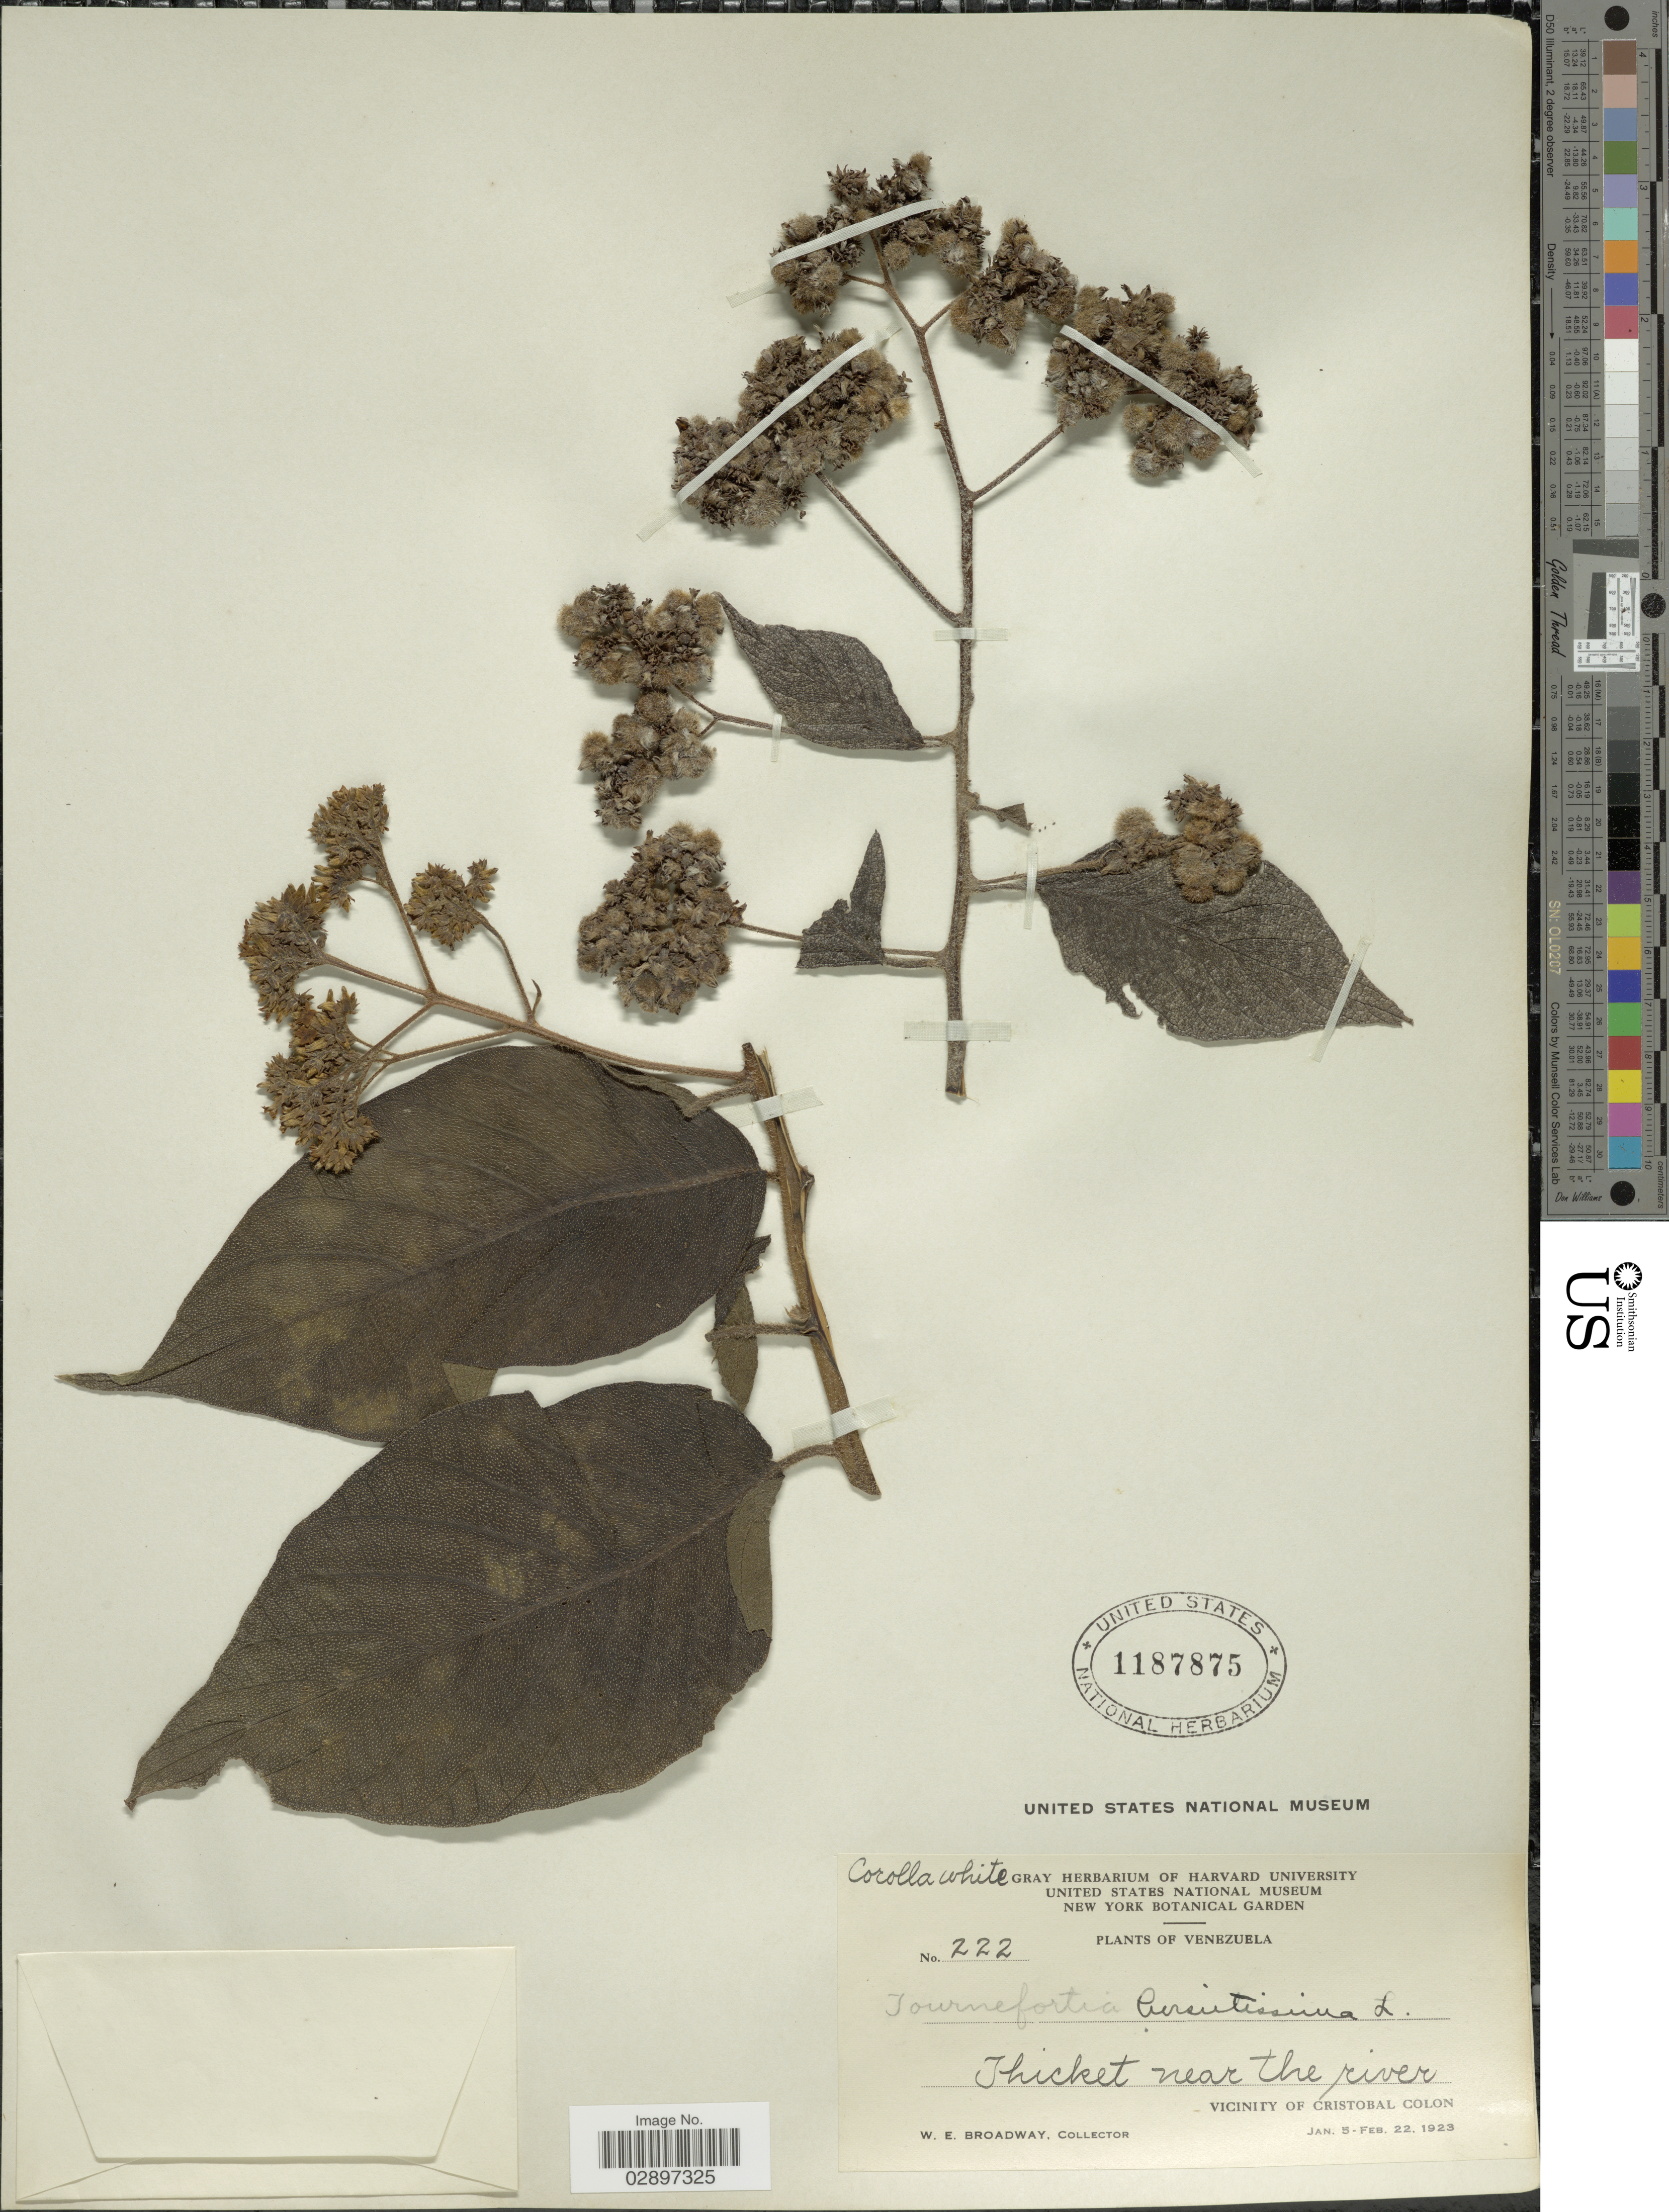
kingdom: Plantae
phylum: Tracheophyta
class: Magnoliopsida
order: Boraginales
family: Heliotropiaceae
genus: Tournefortia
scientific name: Tournefortia hirsutissima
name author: L.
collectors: W. E. Broadway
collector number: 222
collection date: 1923-01-05/1923-02-22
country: Venezuela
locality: Thicket near the river, Vicinity of Cristobal Colon.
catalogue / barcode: US 1187875